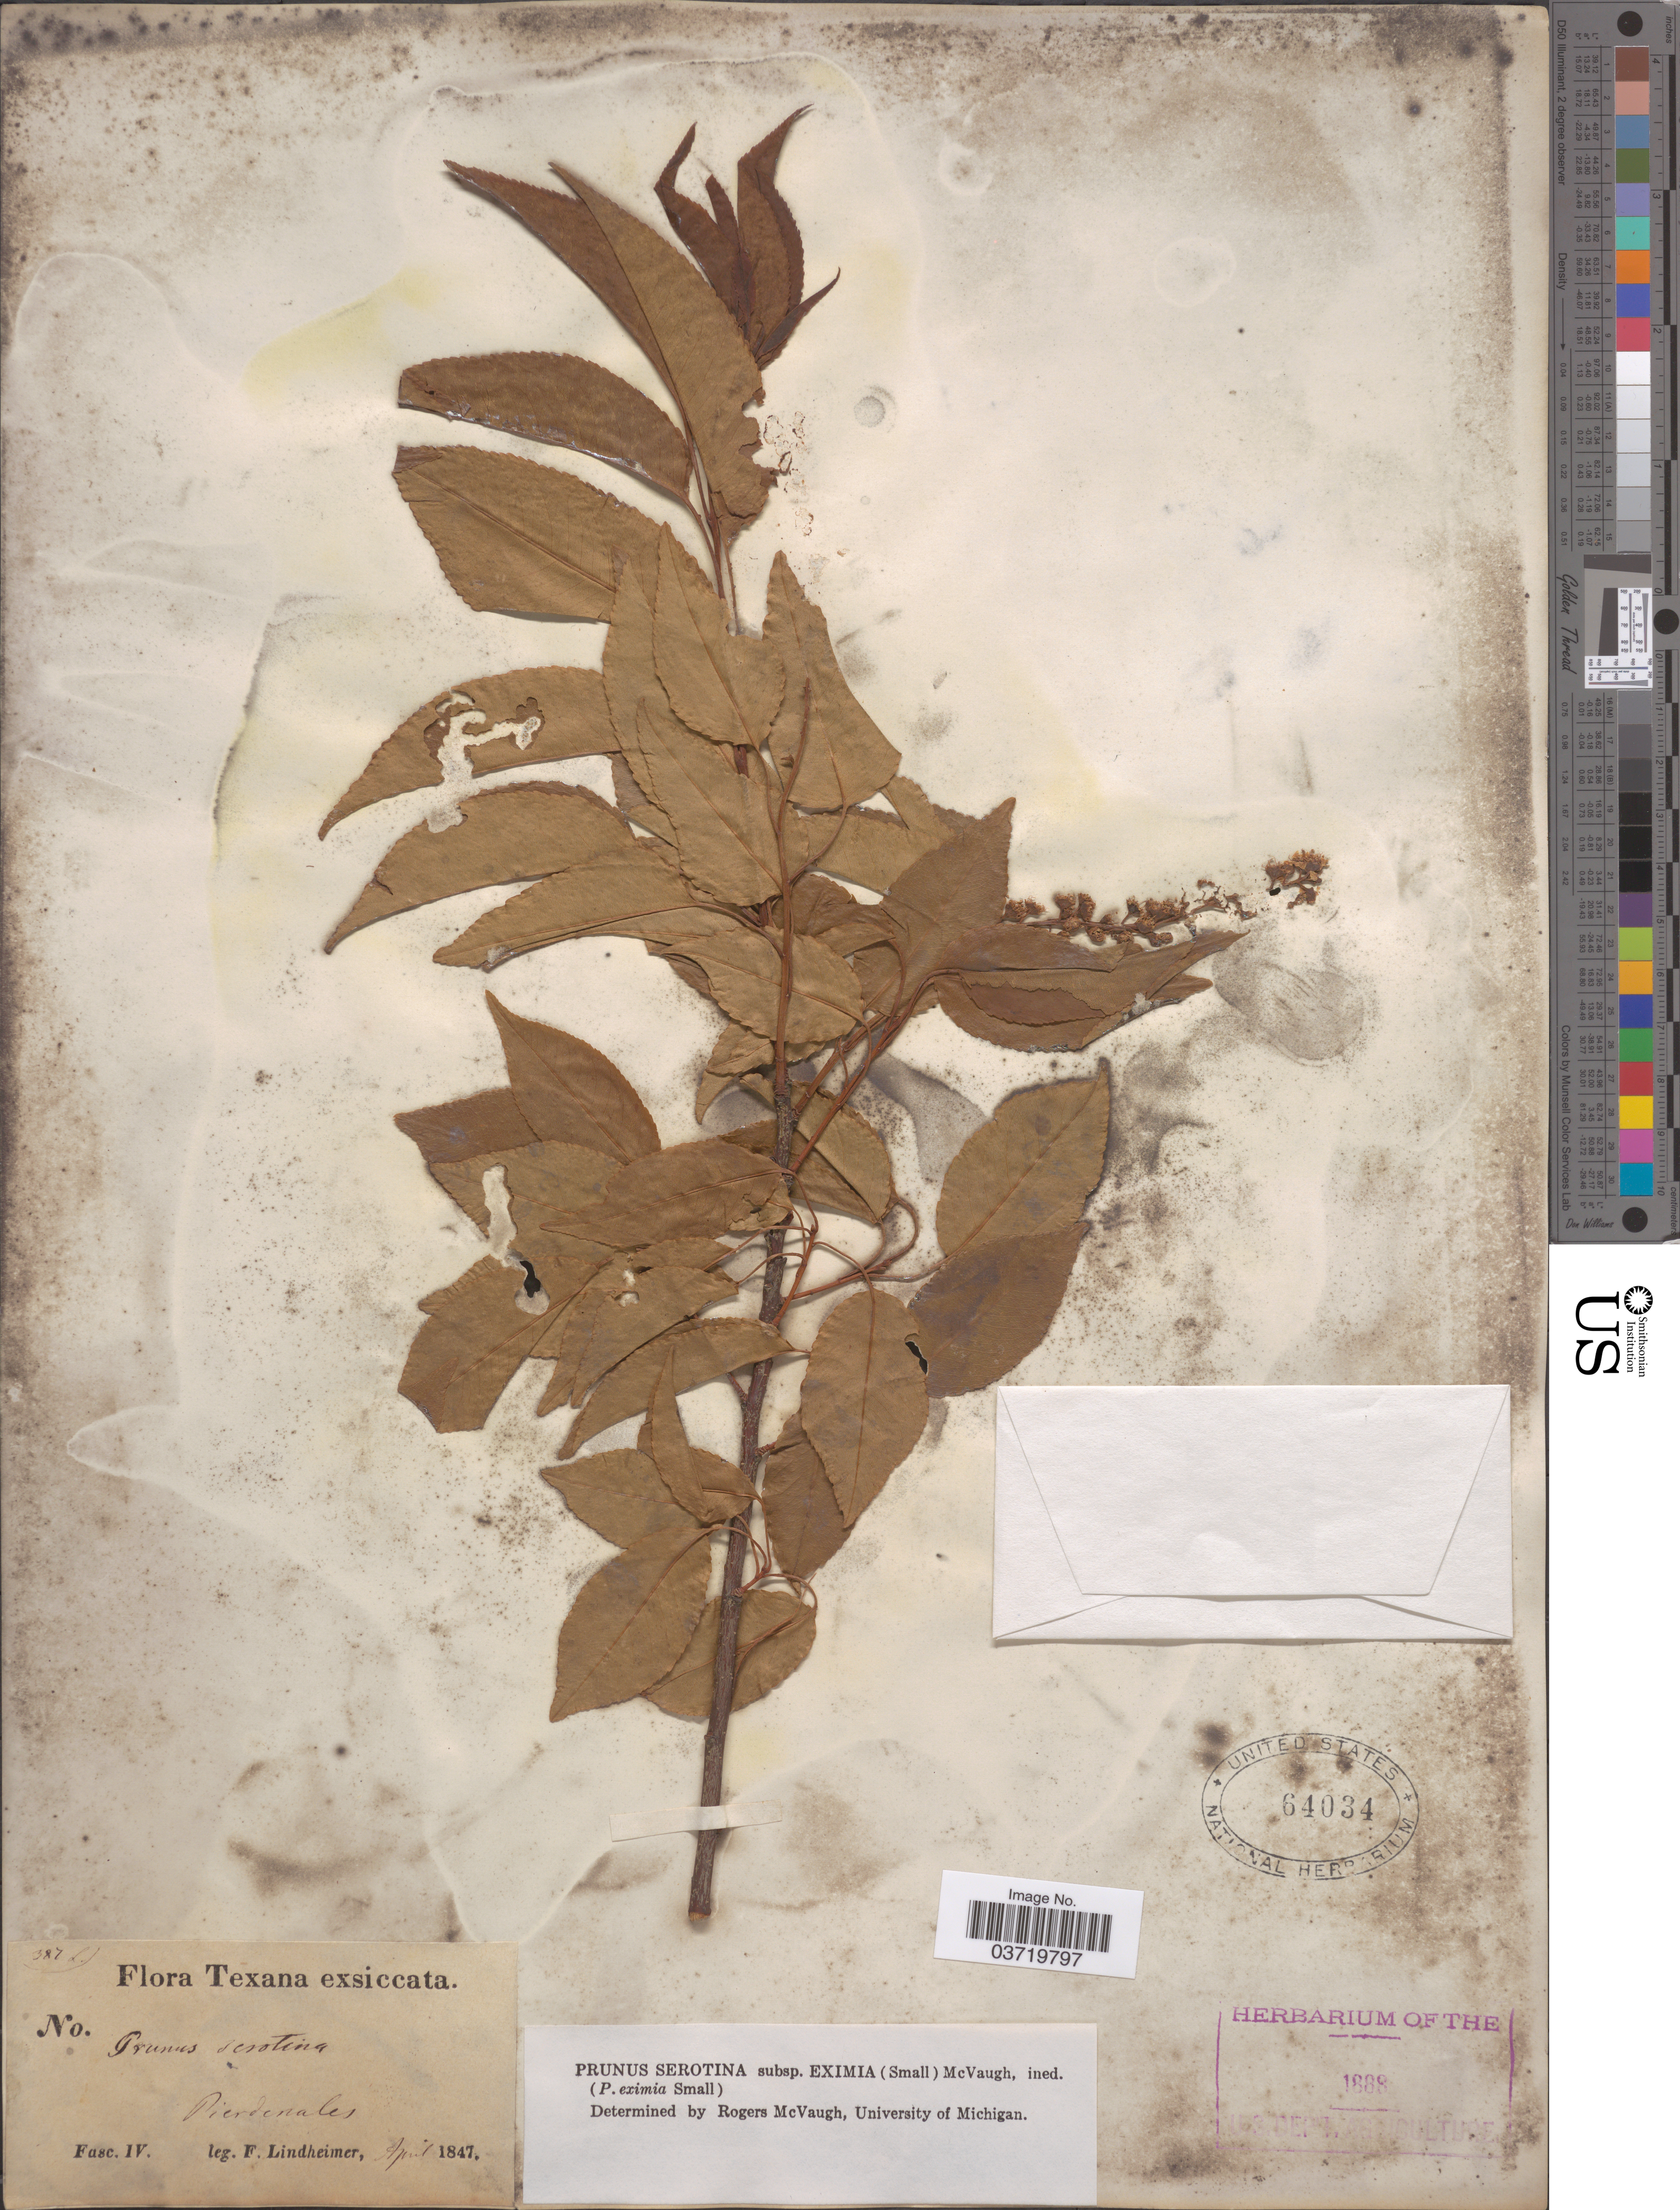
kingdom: Plantae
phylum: Tracheophyta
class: Magnoliopsida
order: Rosales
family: Rosaceae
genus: Prunus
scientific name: Prunus serotina var. serotina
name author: Ehrh.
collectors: F. Lindheimer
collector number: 387L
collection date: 1847-04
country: United States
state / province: Texas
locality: Pierdenales.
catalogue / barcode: US 64034